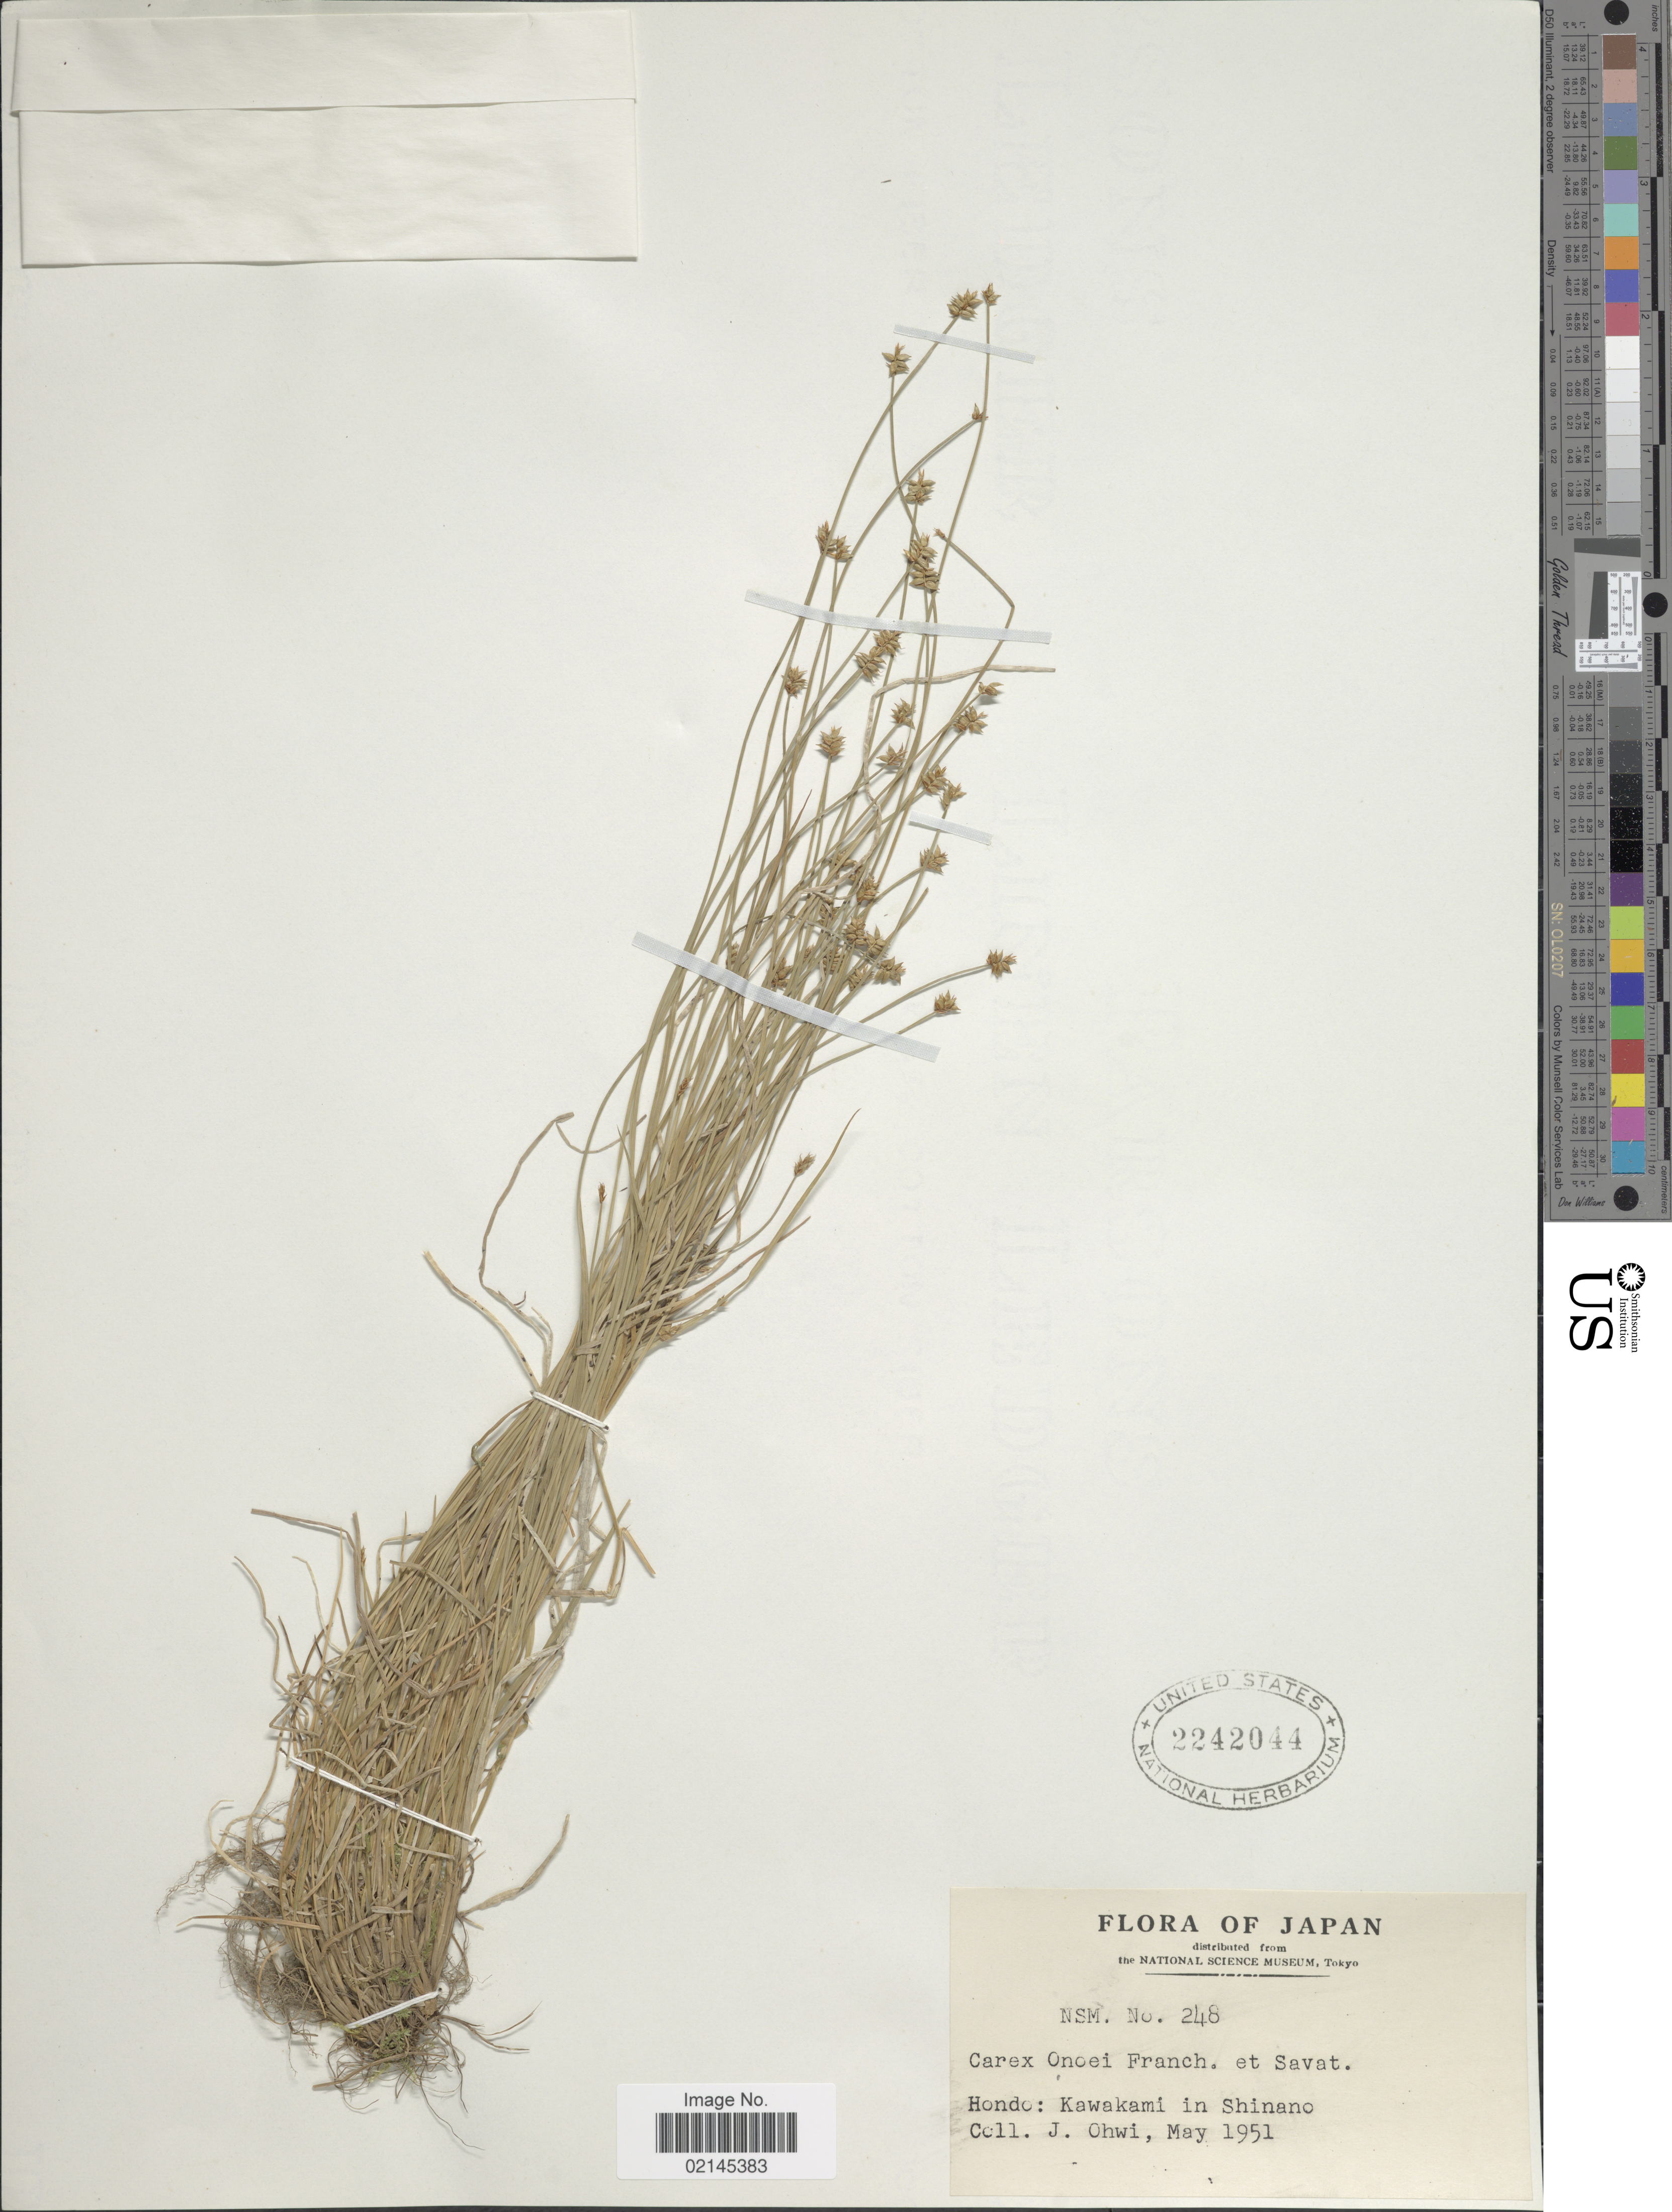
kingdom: Plantae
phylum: Tracheophyta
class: Liliopsida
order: Poales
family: Cyperaceae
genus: Carex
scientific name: Carex onoei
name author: Franch. & Sav.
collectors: J. Ohwi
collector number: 248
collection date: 1951-05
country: Japan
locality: Hondo, Kawakami in Shinano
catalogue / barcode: US 2242044